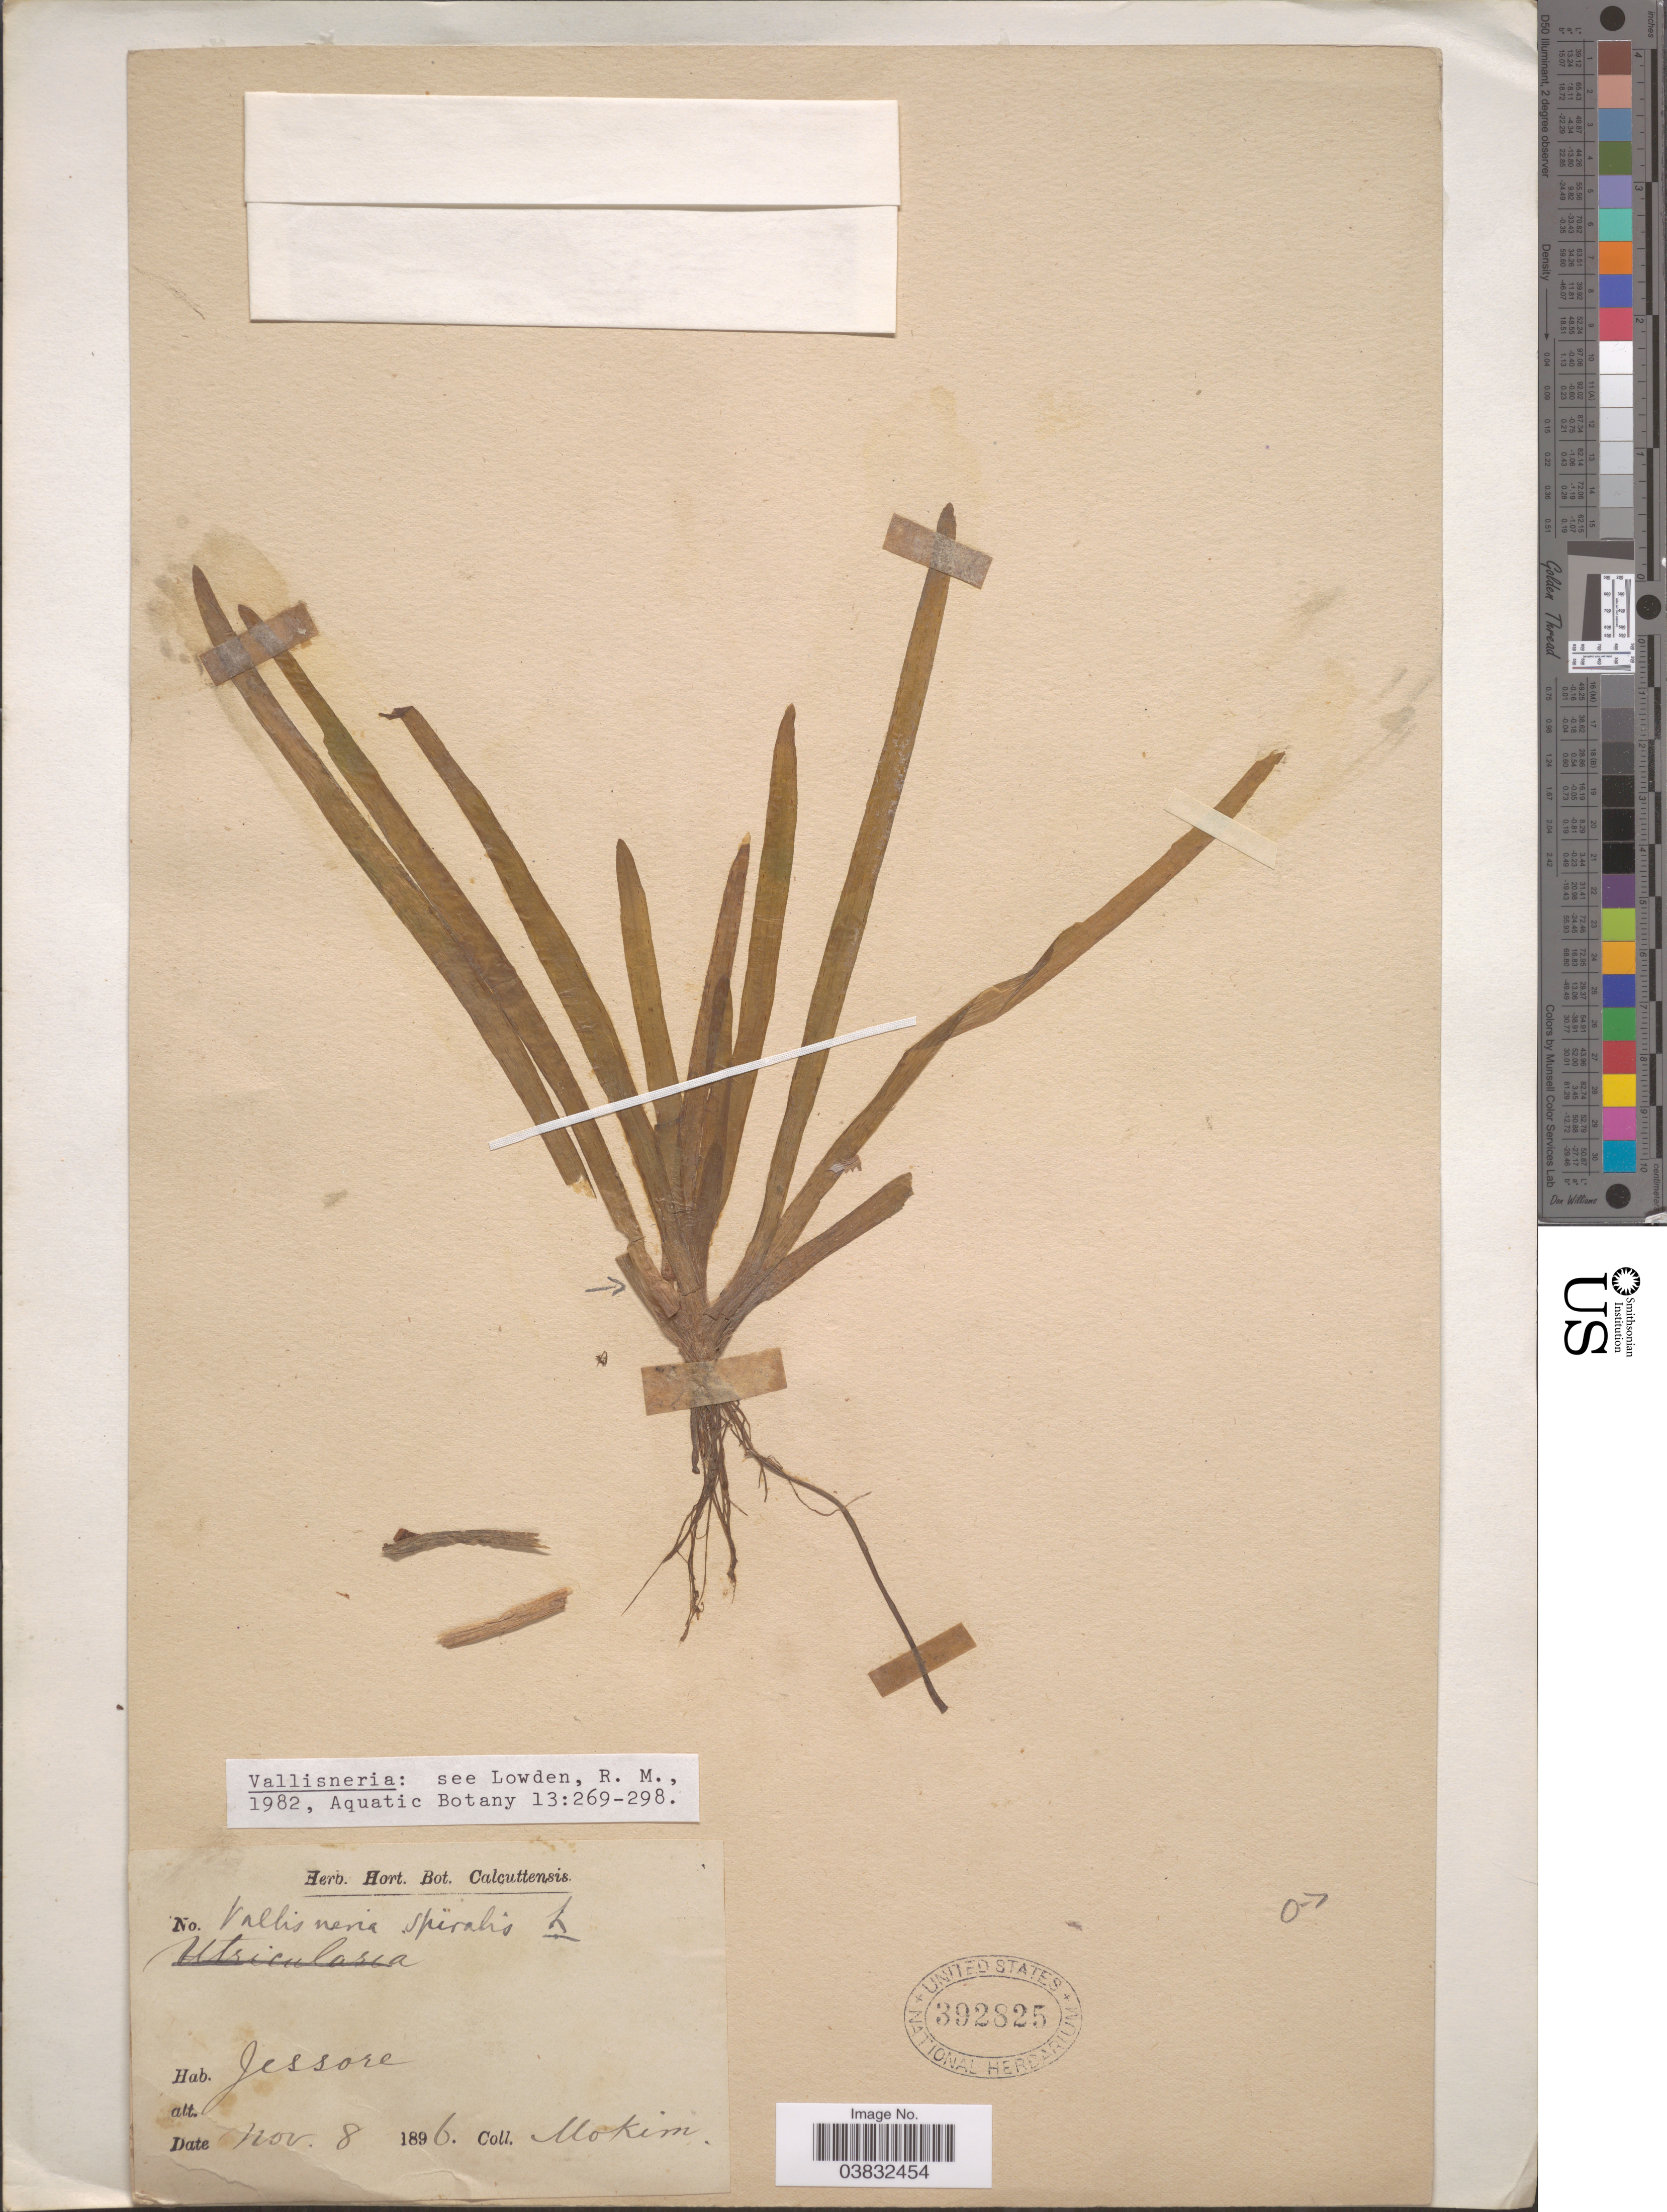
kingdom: Plantae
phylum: Tracheophyta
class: Liliopsida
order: Alismatales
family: Hydrocharitaceae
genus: Vallisneria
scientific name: Vallisneria sp.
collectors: -. Mokim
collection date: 1896-11-08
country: Bangladesh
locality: Jessore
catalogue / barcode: US 392825